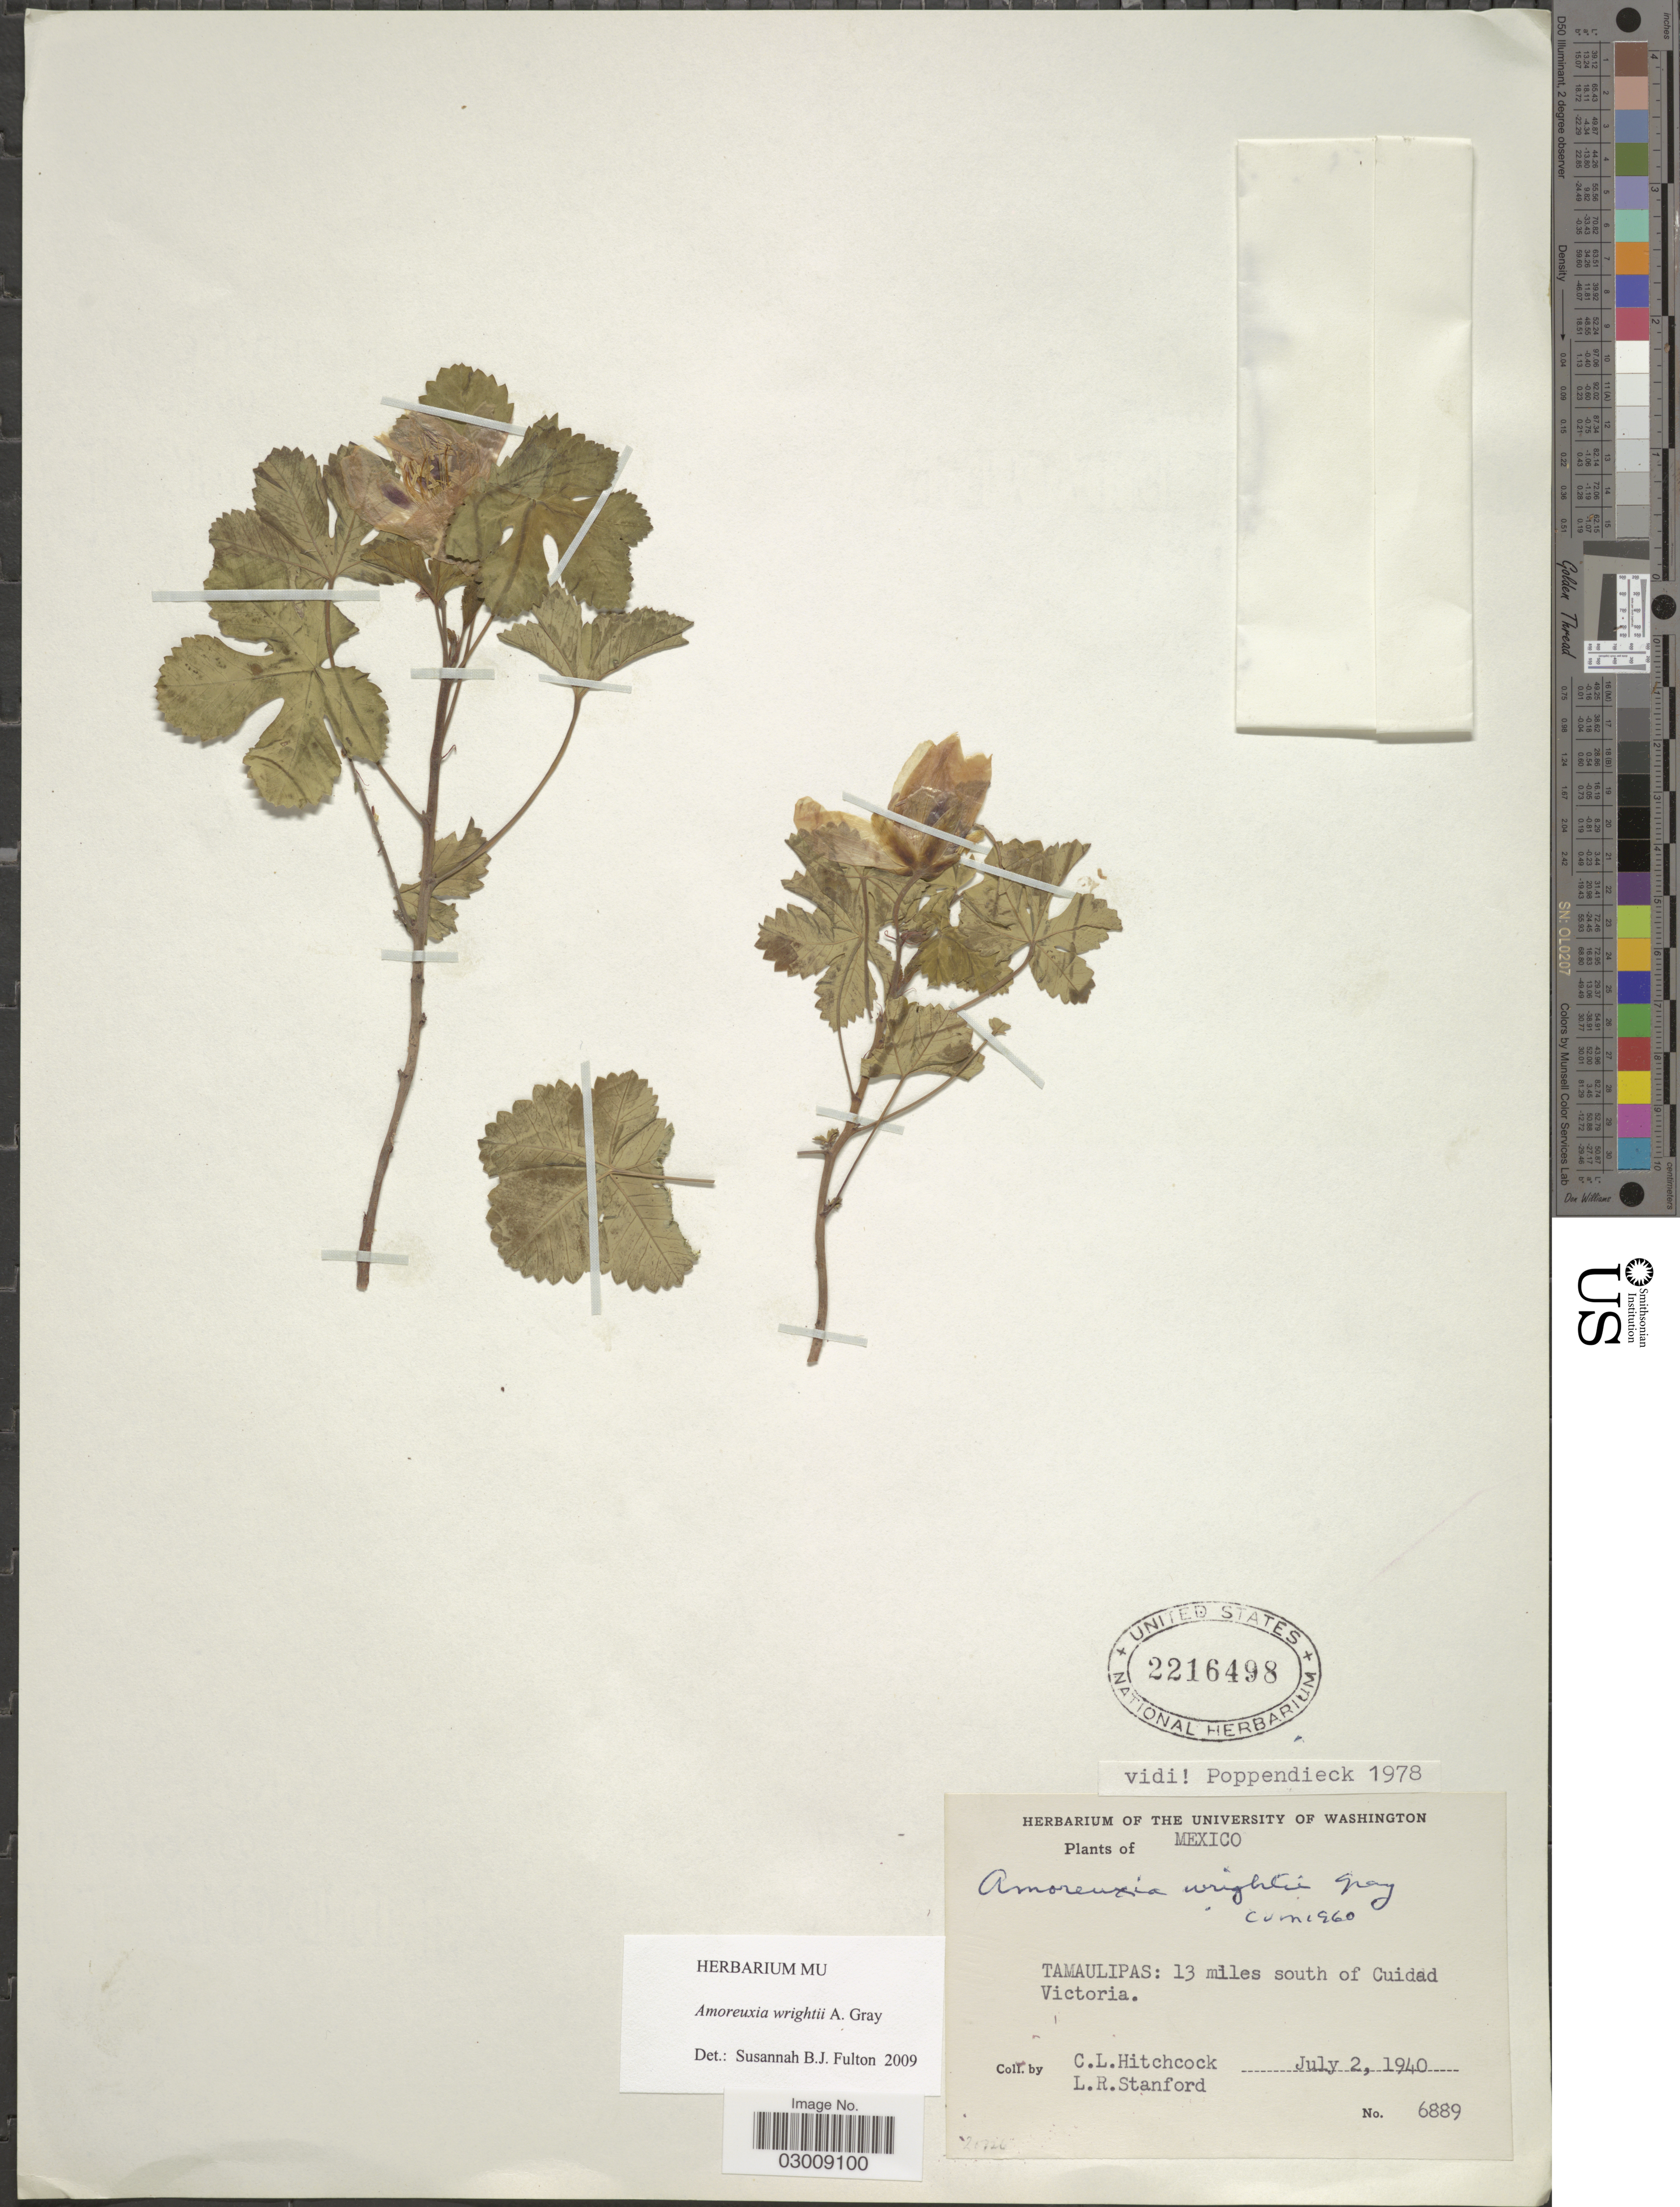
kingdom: Plantae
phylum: Tracheophyta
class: Magnoliopsida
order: Malvales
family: Cochlospermaceae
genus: Amoreuxia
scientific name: Amoreuxia wrightii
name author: A. Gray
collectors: C. L. Hitchcock & L. R. Stanford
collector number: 6889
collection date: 1940-07-02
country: Mexico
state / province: Tamaulipas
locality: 13 miles south of Cuidad Victoria.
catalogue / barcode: US 2216498